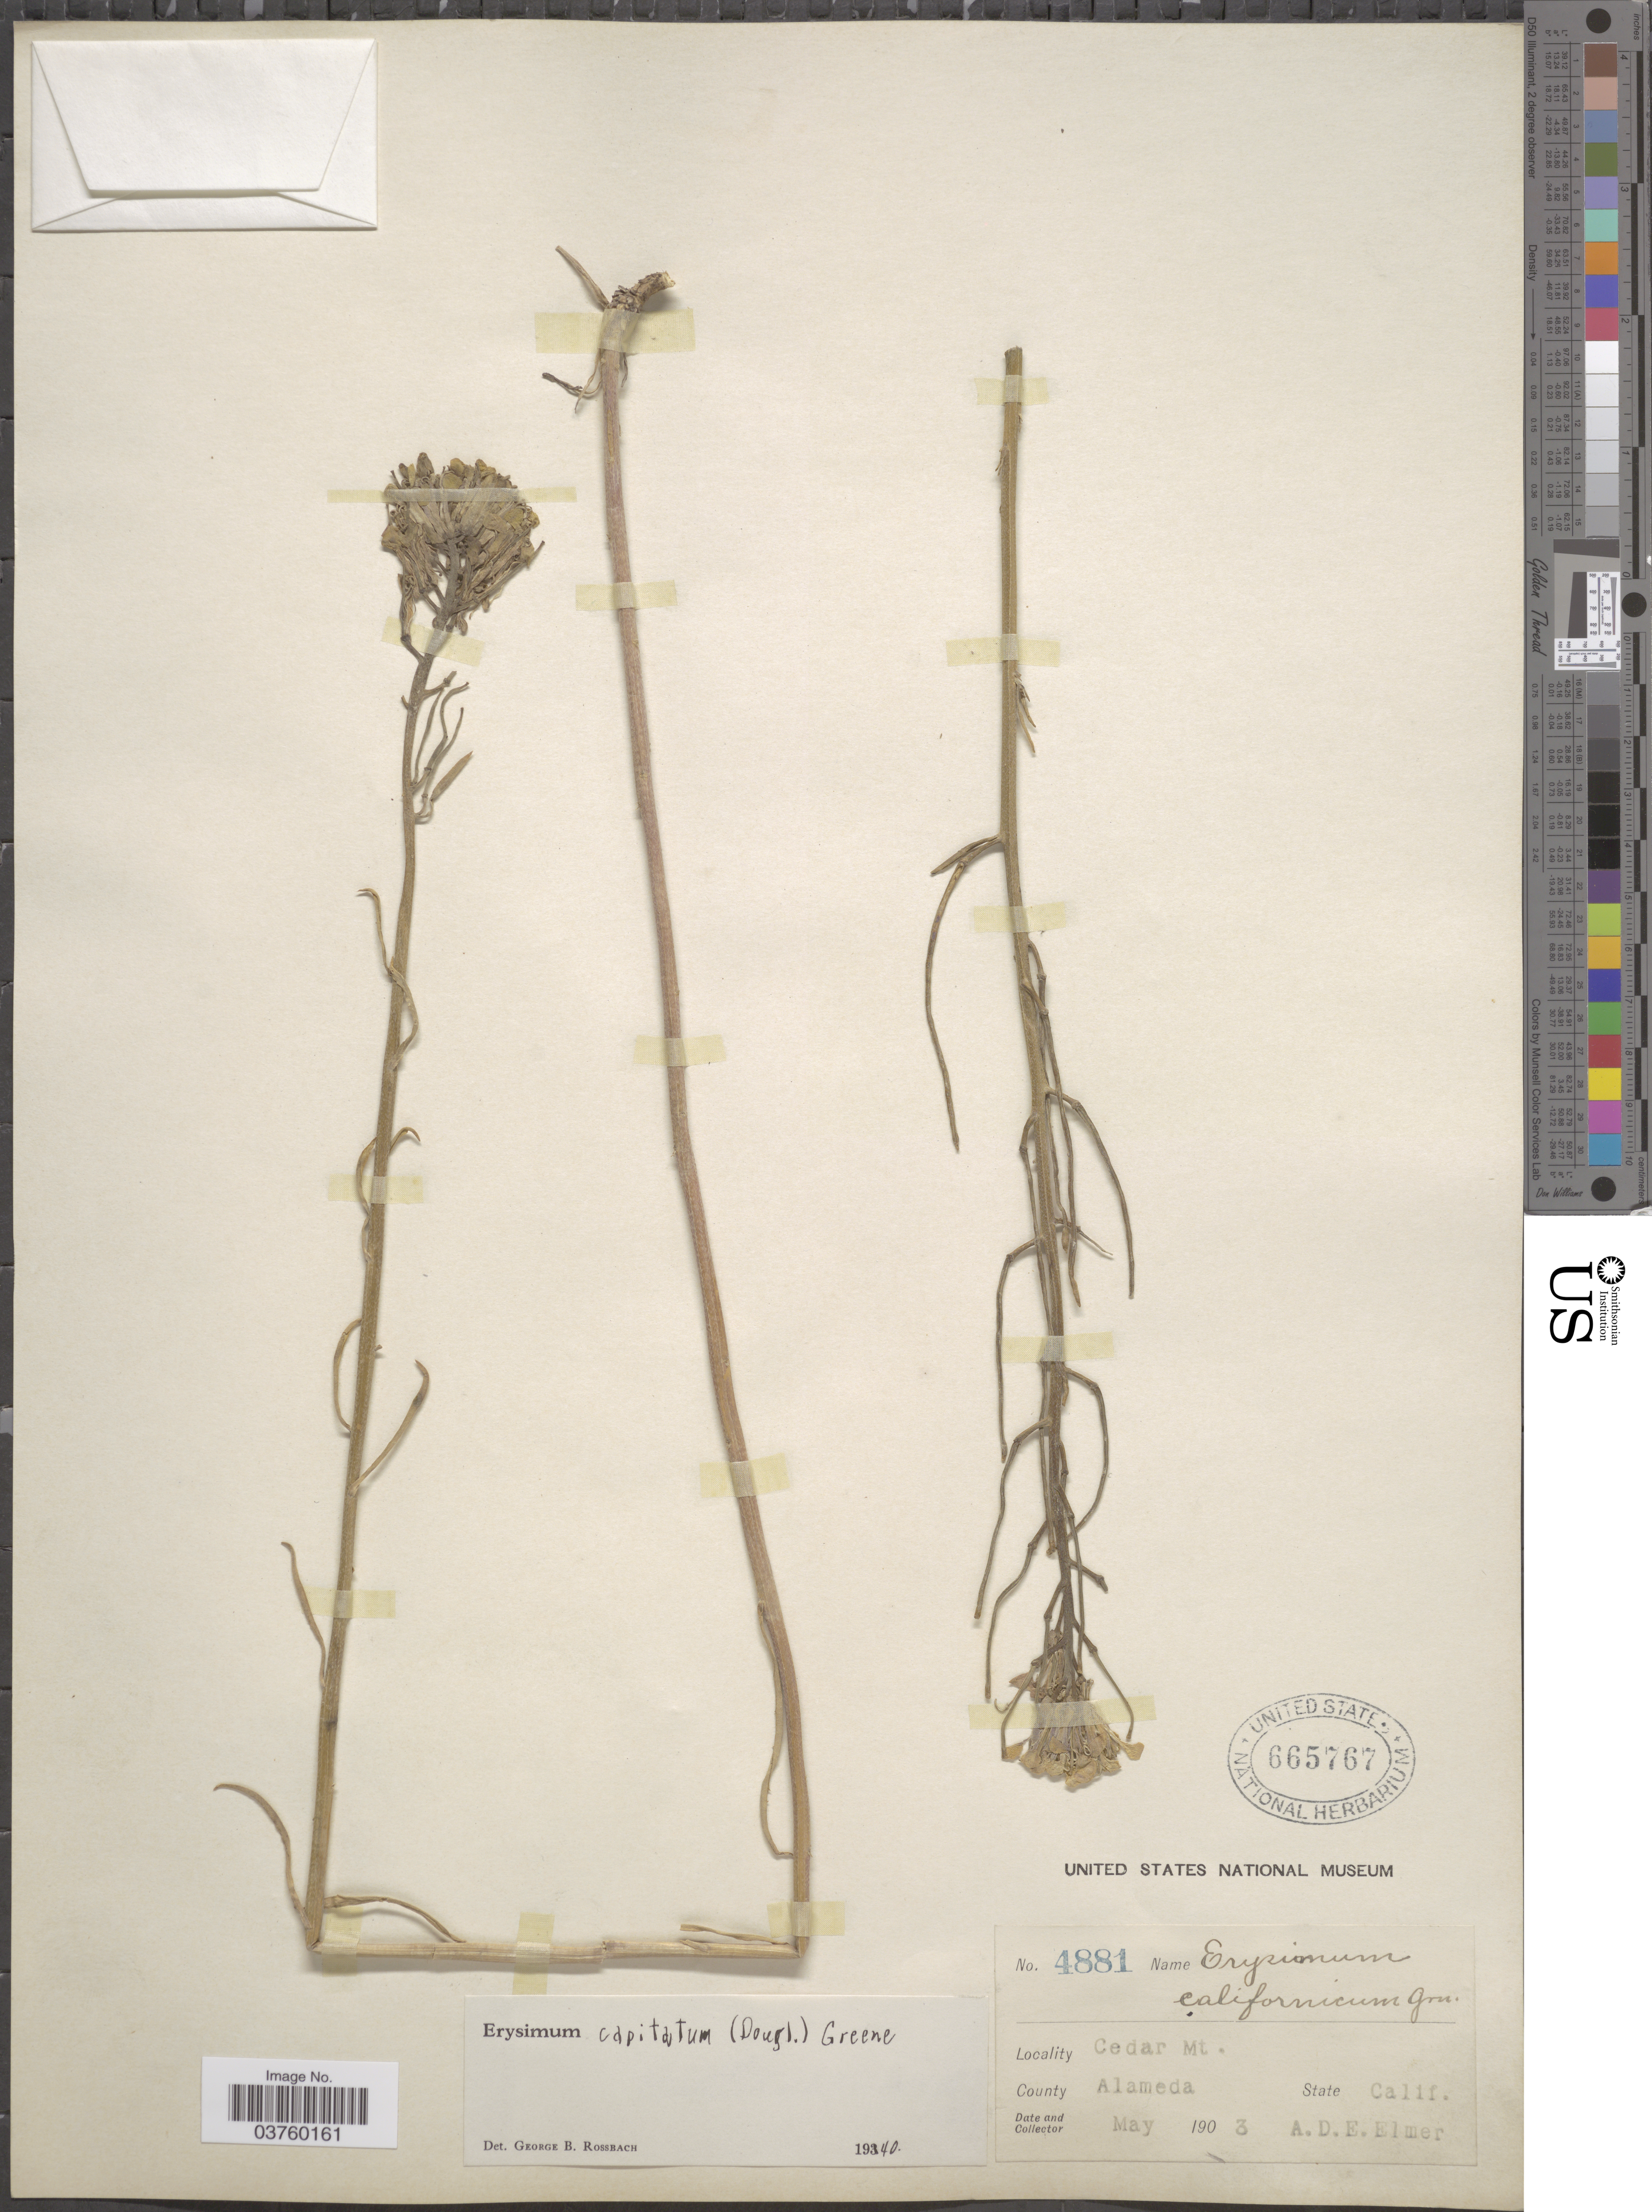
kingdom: Plantae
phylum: Tracheophyta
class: Magnoliopsida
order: Brassicales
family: Brassicaceae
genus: Erysimum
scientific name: Erysimum capitatum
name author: (Douglas ex Hook.) Greene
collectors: A. D. E. Elmer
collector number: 4881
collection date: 1903-05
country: United States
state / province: California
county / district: Alameda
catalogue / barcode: US 665767